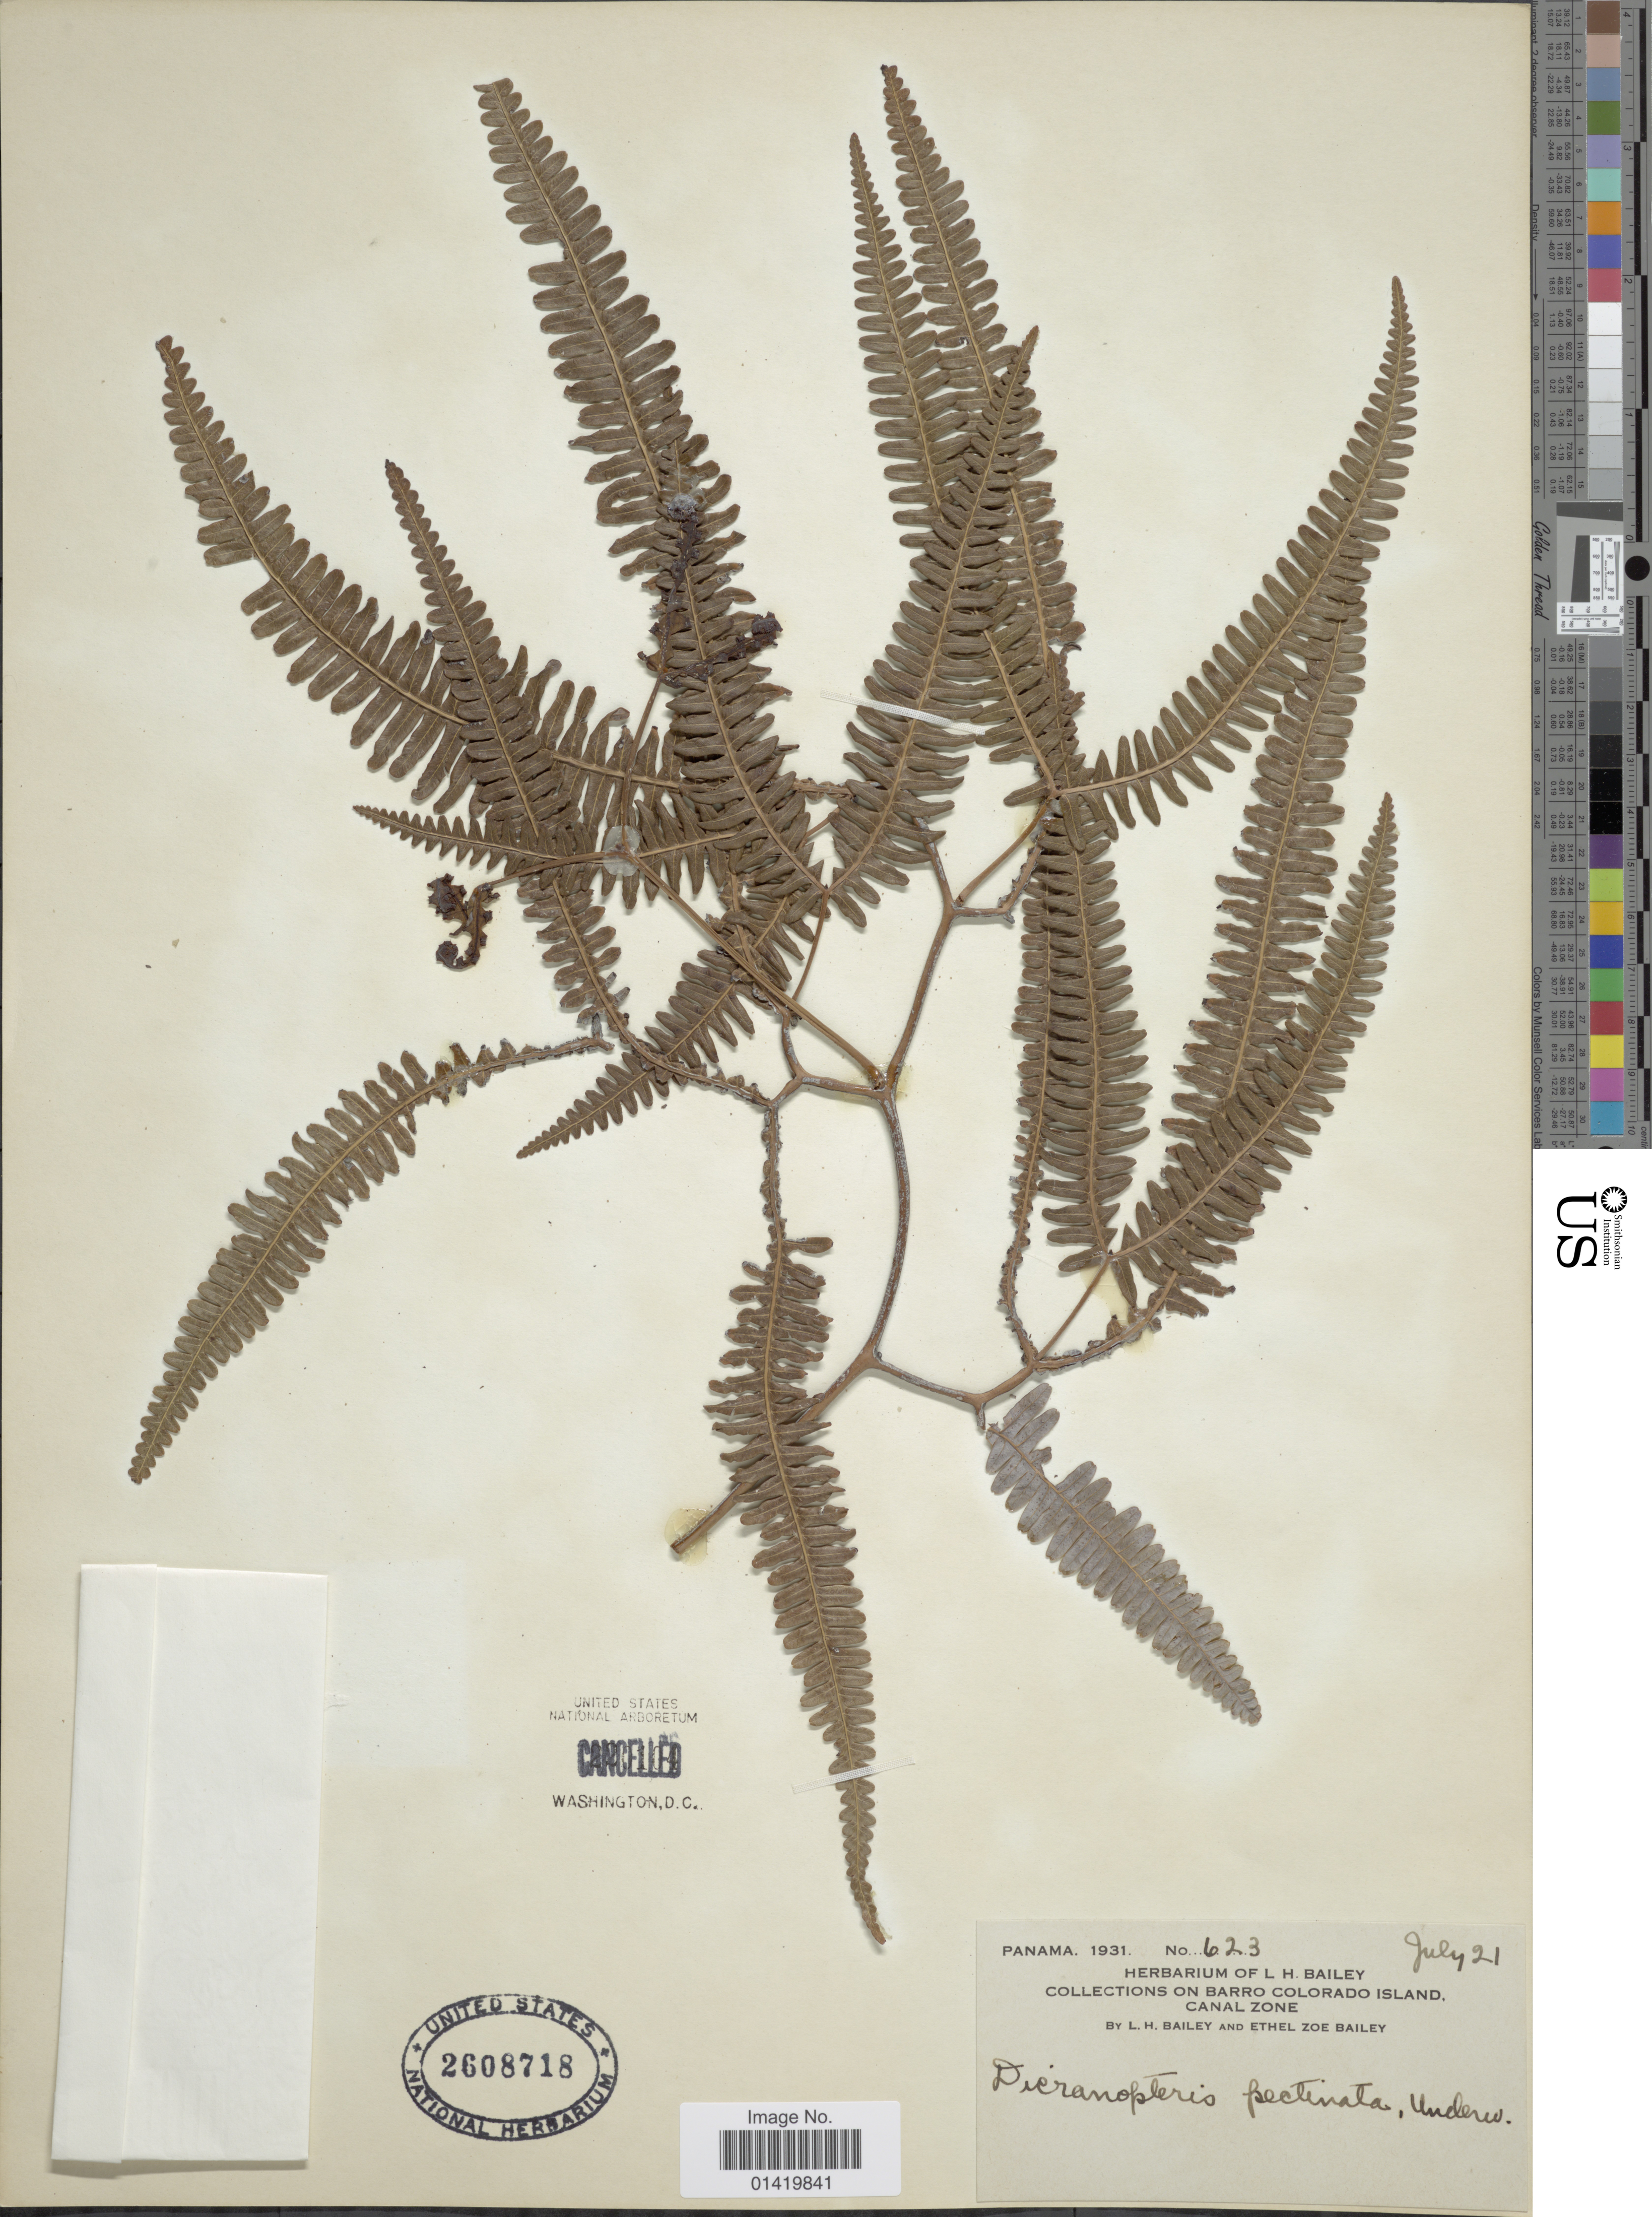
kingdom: Plantae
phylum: Tracheophyta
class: Polypodiopsida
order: Gleicheniales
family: Gleicheniaceae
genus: Gleichenella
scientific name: Gleichenella pectinata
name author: (Willd.) Ching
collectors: L. H. Bailey & E. Z. Bailey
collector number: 623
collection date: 1931-07-21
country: Panama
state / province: Panamá Oeste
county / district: Canal Zone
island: Barro Colorado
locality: On Barro Colorado Island, Canal Zone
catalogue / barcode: US 2608718